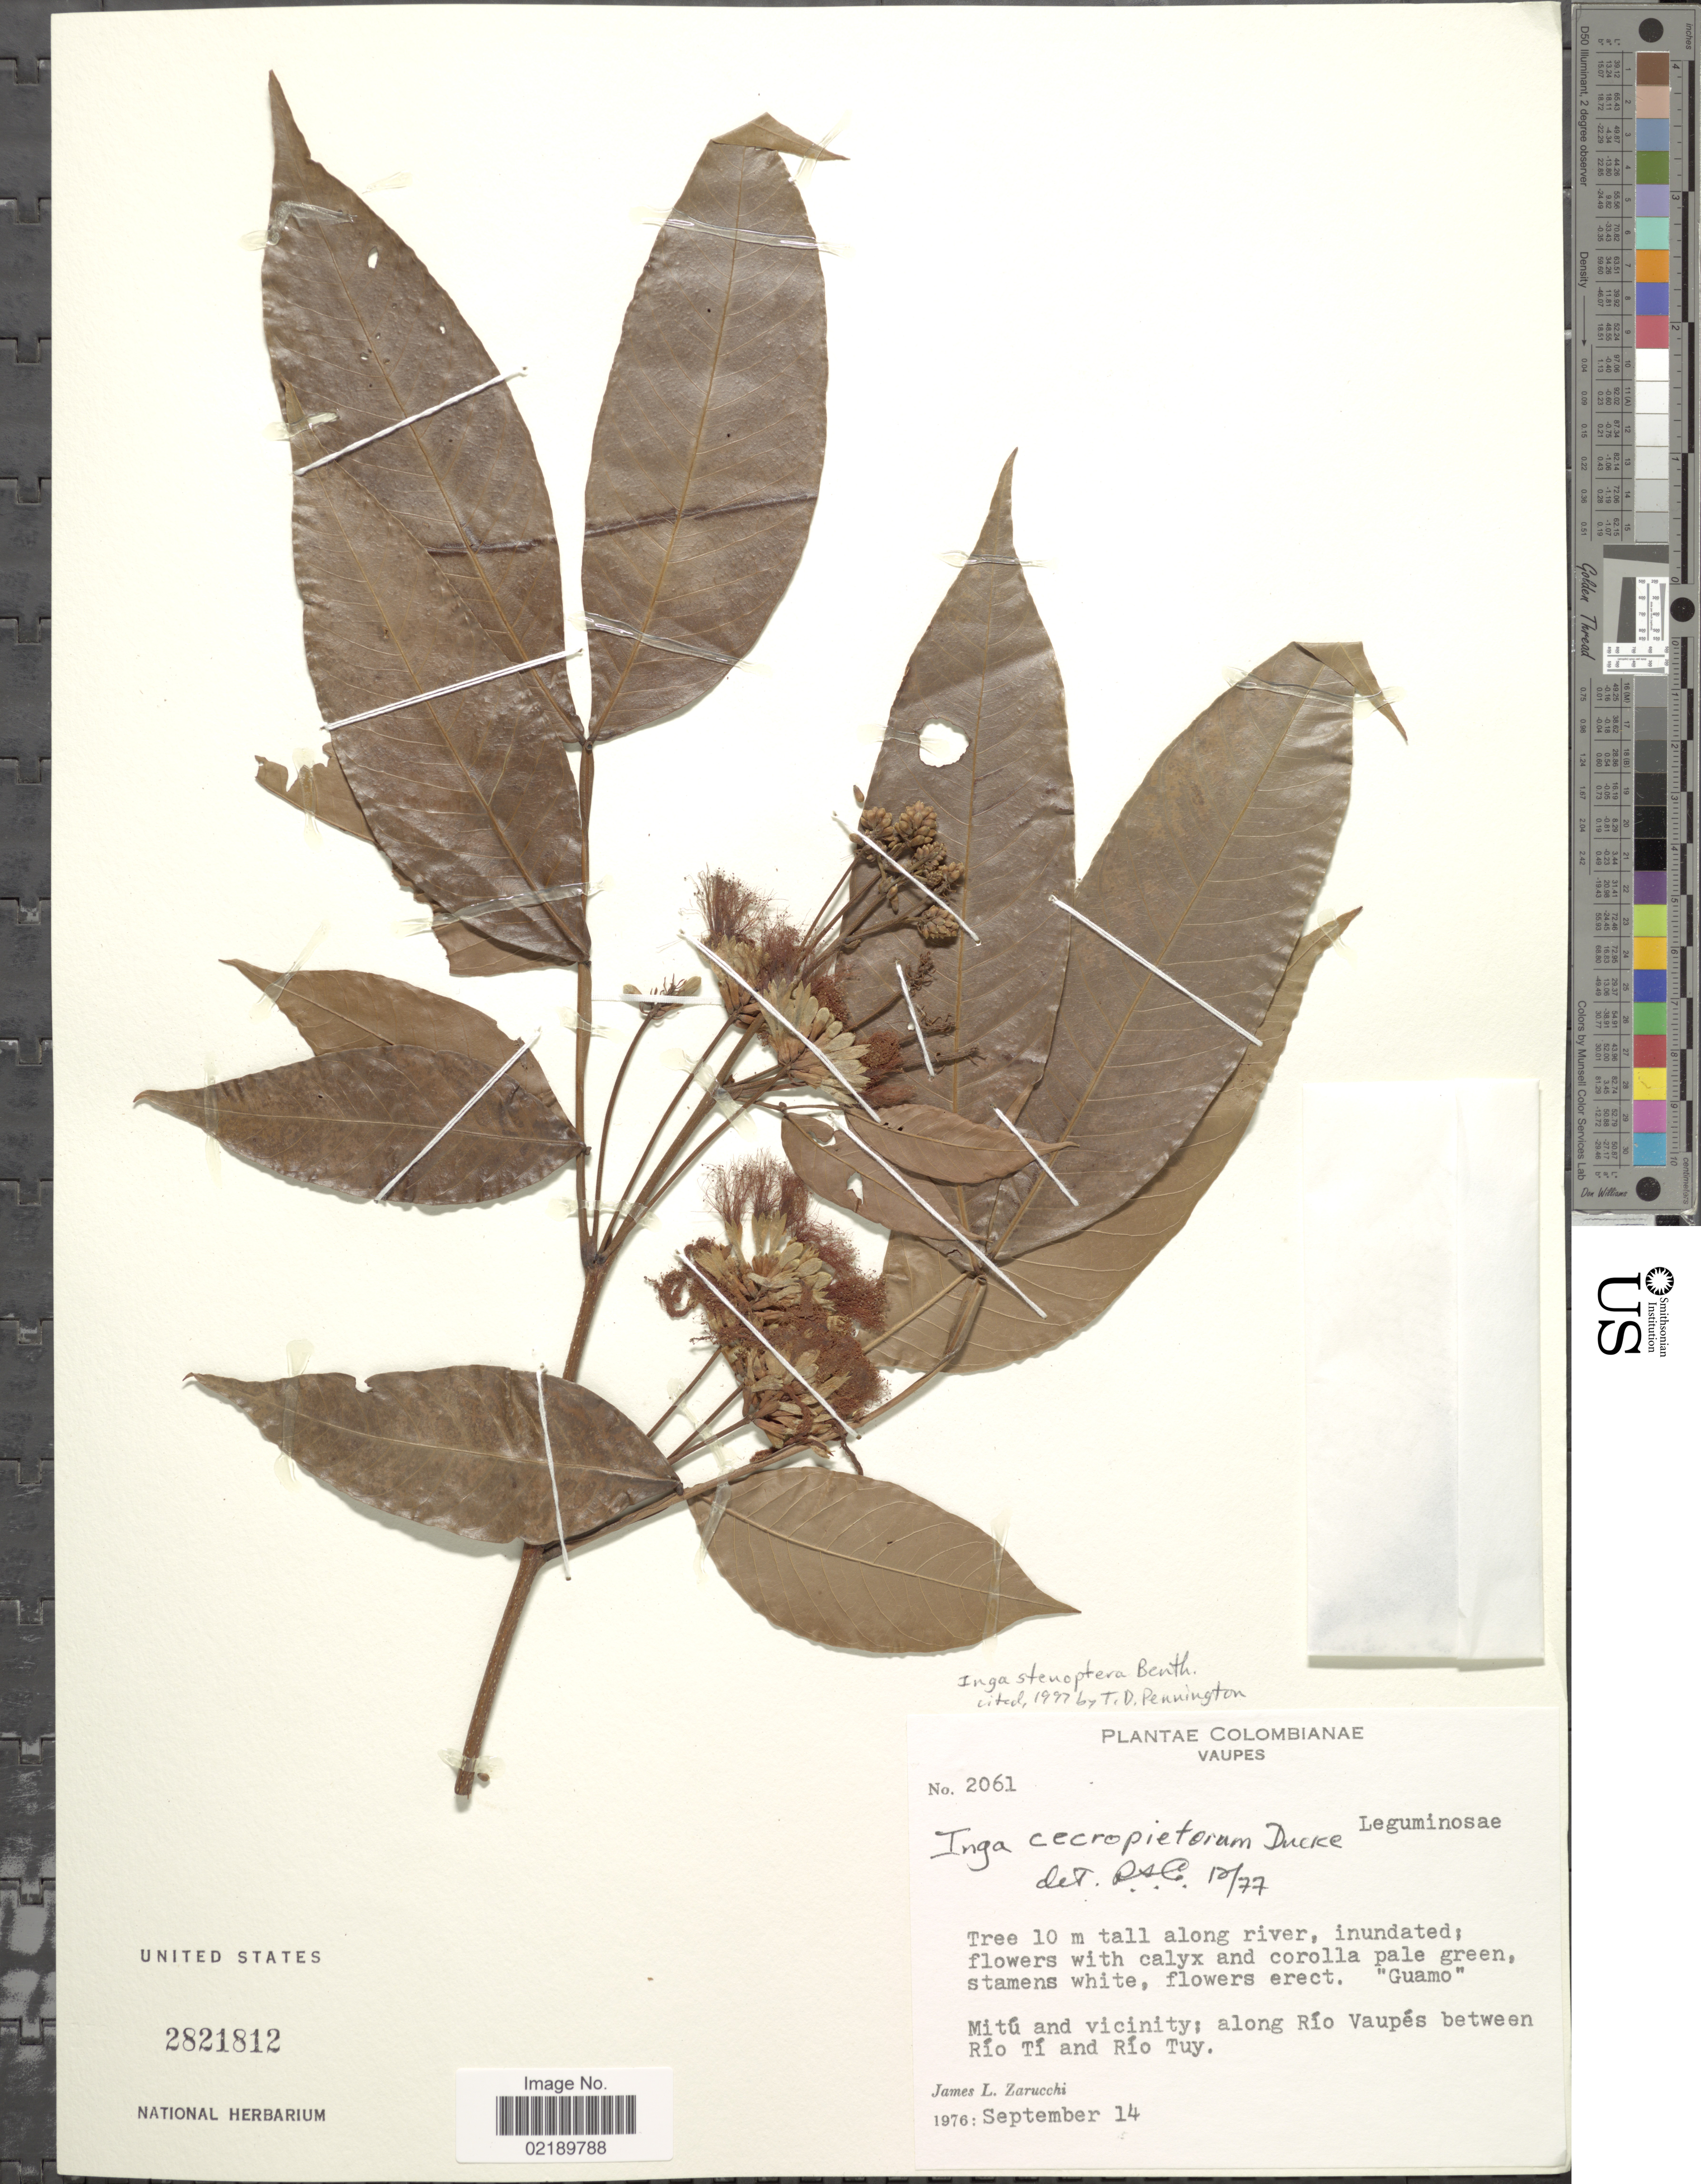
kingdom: Plantae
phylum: Tracheophyta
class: Magnoliopsida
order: Fabales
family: Fabaceae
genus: Inga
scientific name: Inga stenoptera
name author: Benth.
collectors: J. L. Zarucchi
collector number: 2061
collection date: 1976-09-14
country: Colombia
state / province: Vaupés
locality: Mitú and vicinity; along Río Vaupés between Río Tí and Río Tuy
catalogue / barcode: US 2821812